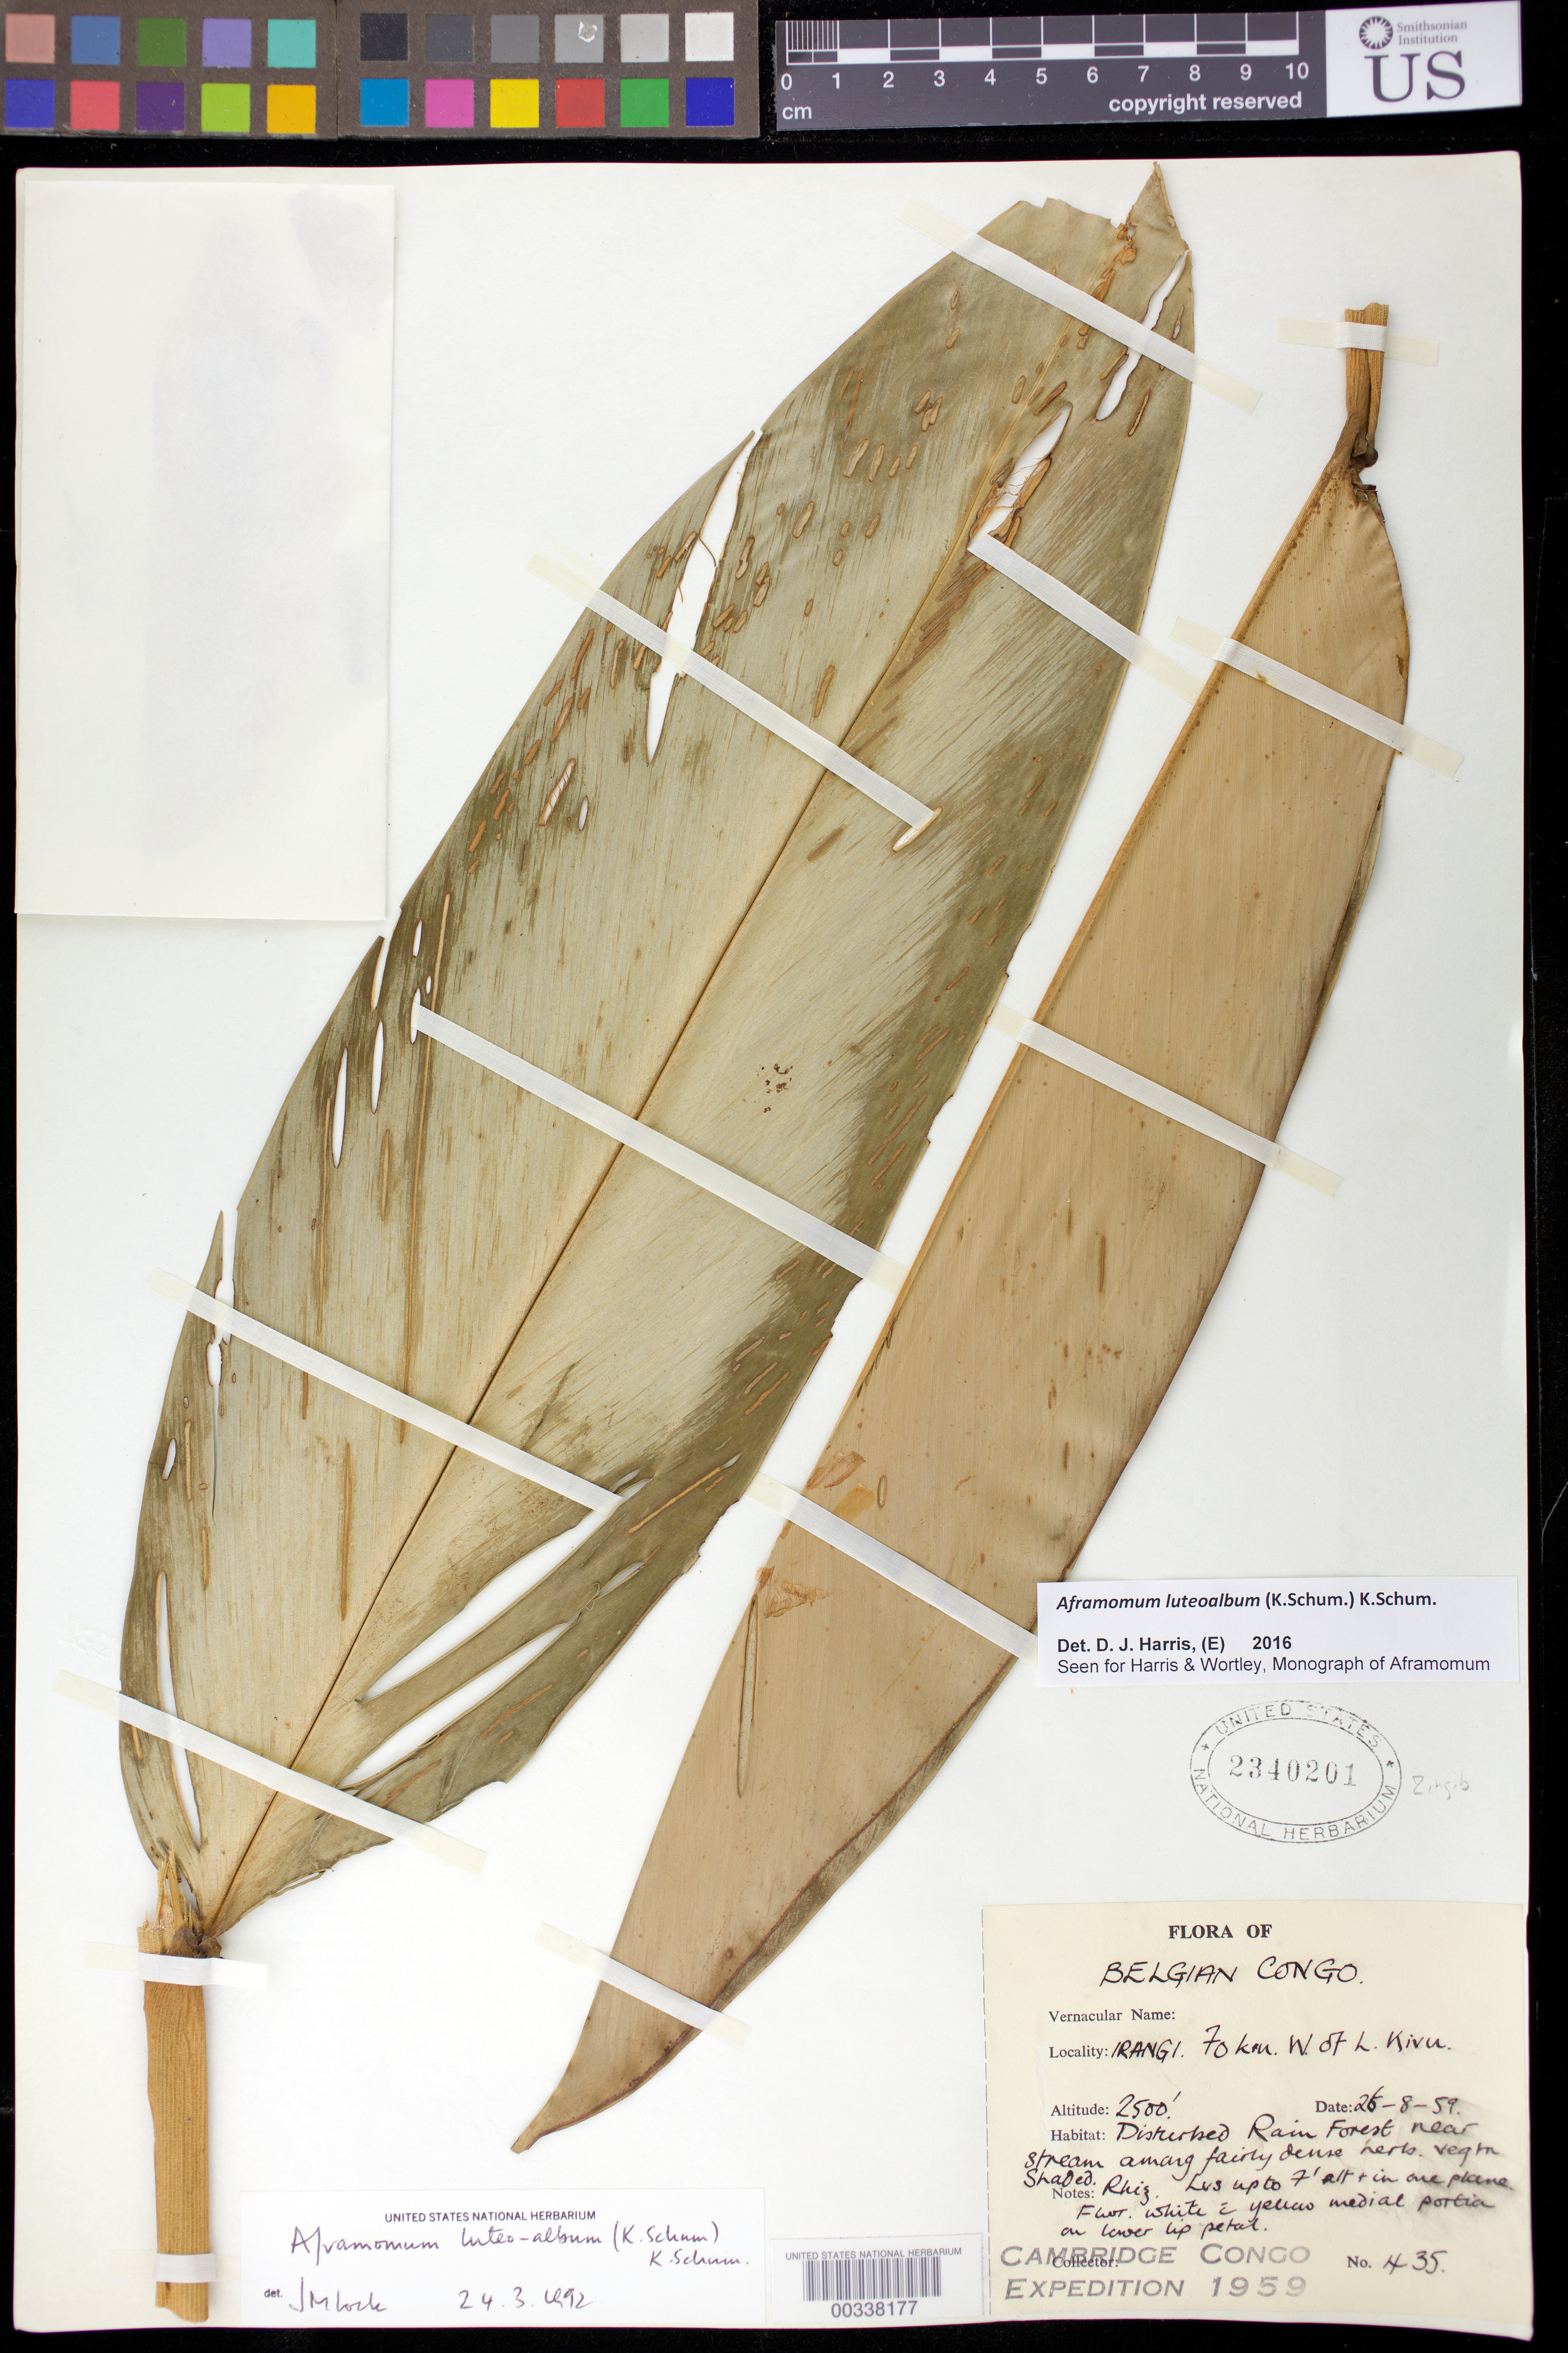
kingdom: Plantae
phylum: Tracheophyta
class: Liliopsida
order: Zingiberales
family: Zingiberaceae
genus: Aframomum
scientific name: Aframomum luteoalbum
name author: (K. Schum.) K. Schum.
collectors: ex Cambridge Congo exped.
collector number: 435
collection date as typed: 26 Aug 1959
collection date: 1959-08-26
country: Congo, Democratic Republic of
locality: Flora of belgian congo, irangi, 70 km w of l. kivu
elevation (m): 762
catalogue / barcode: US 2340201